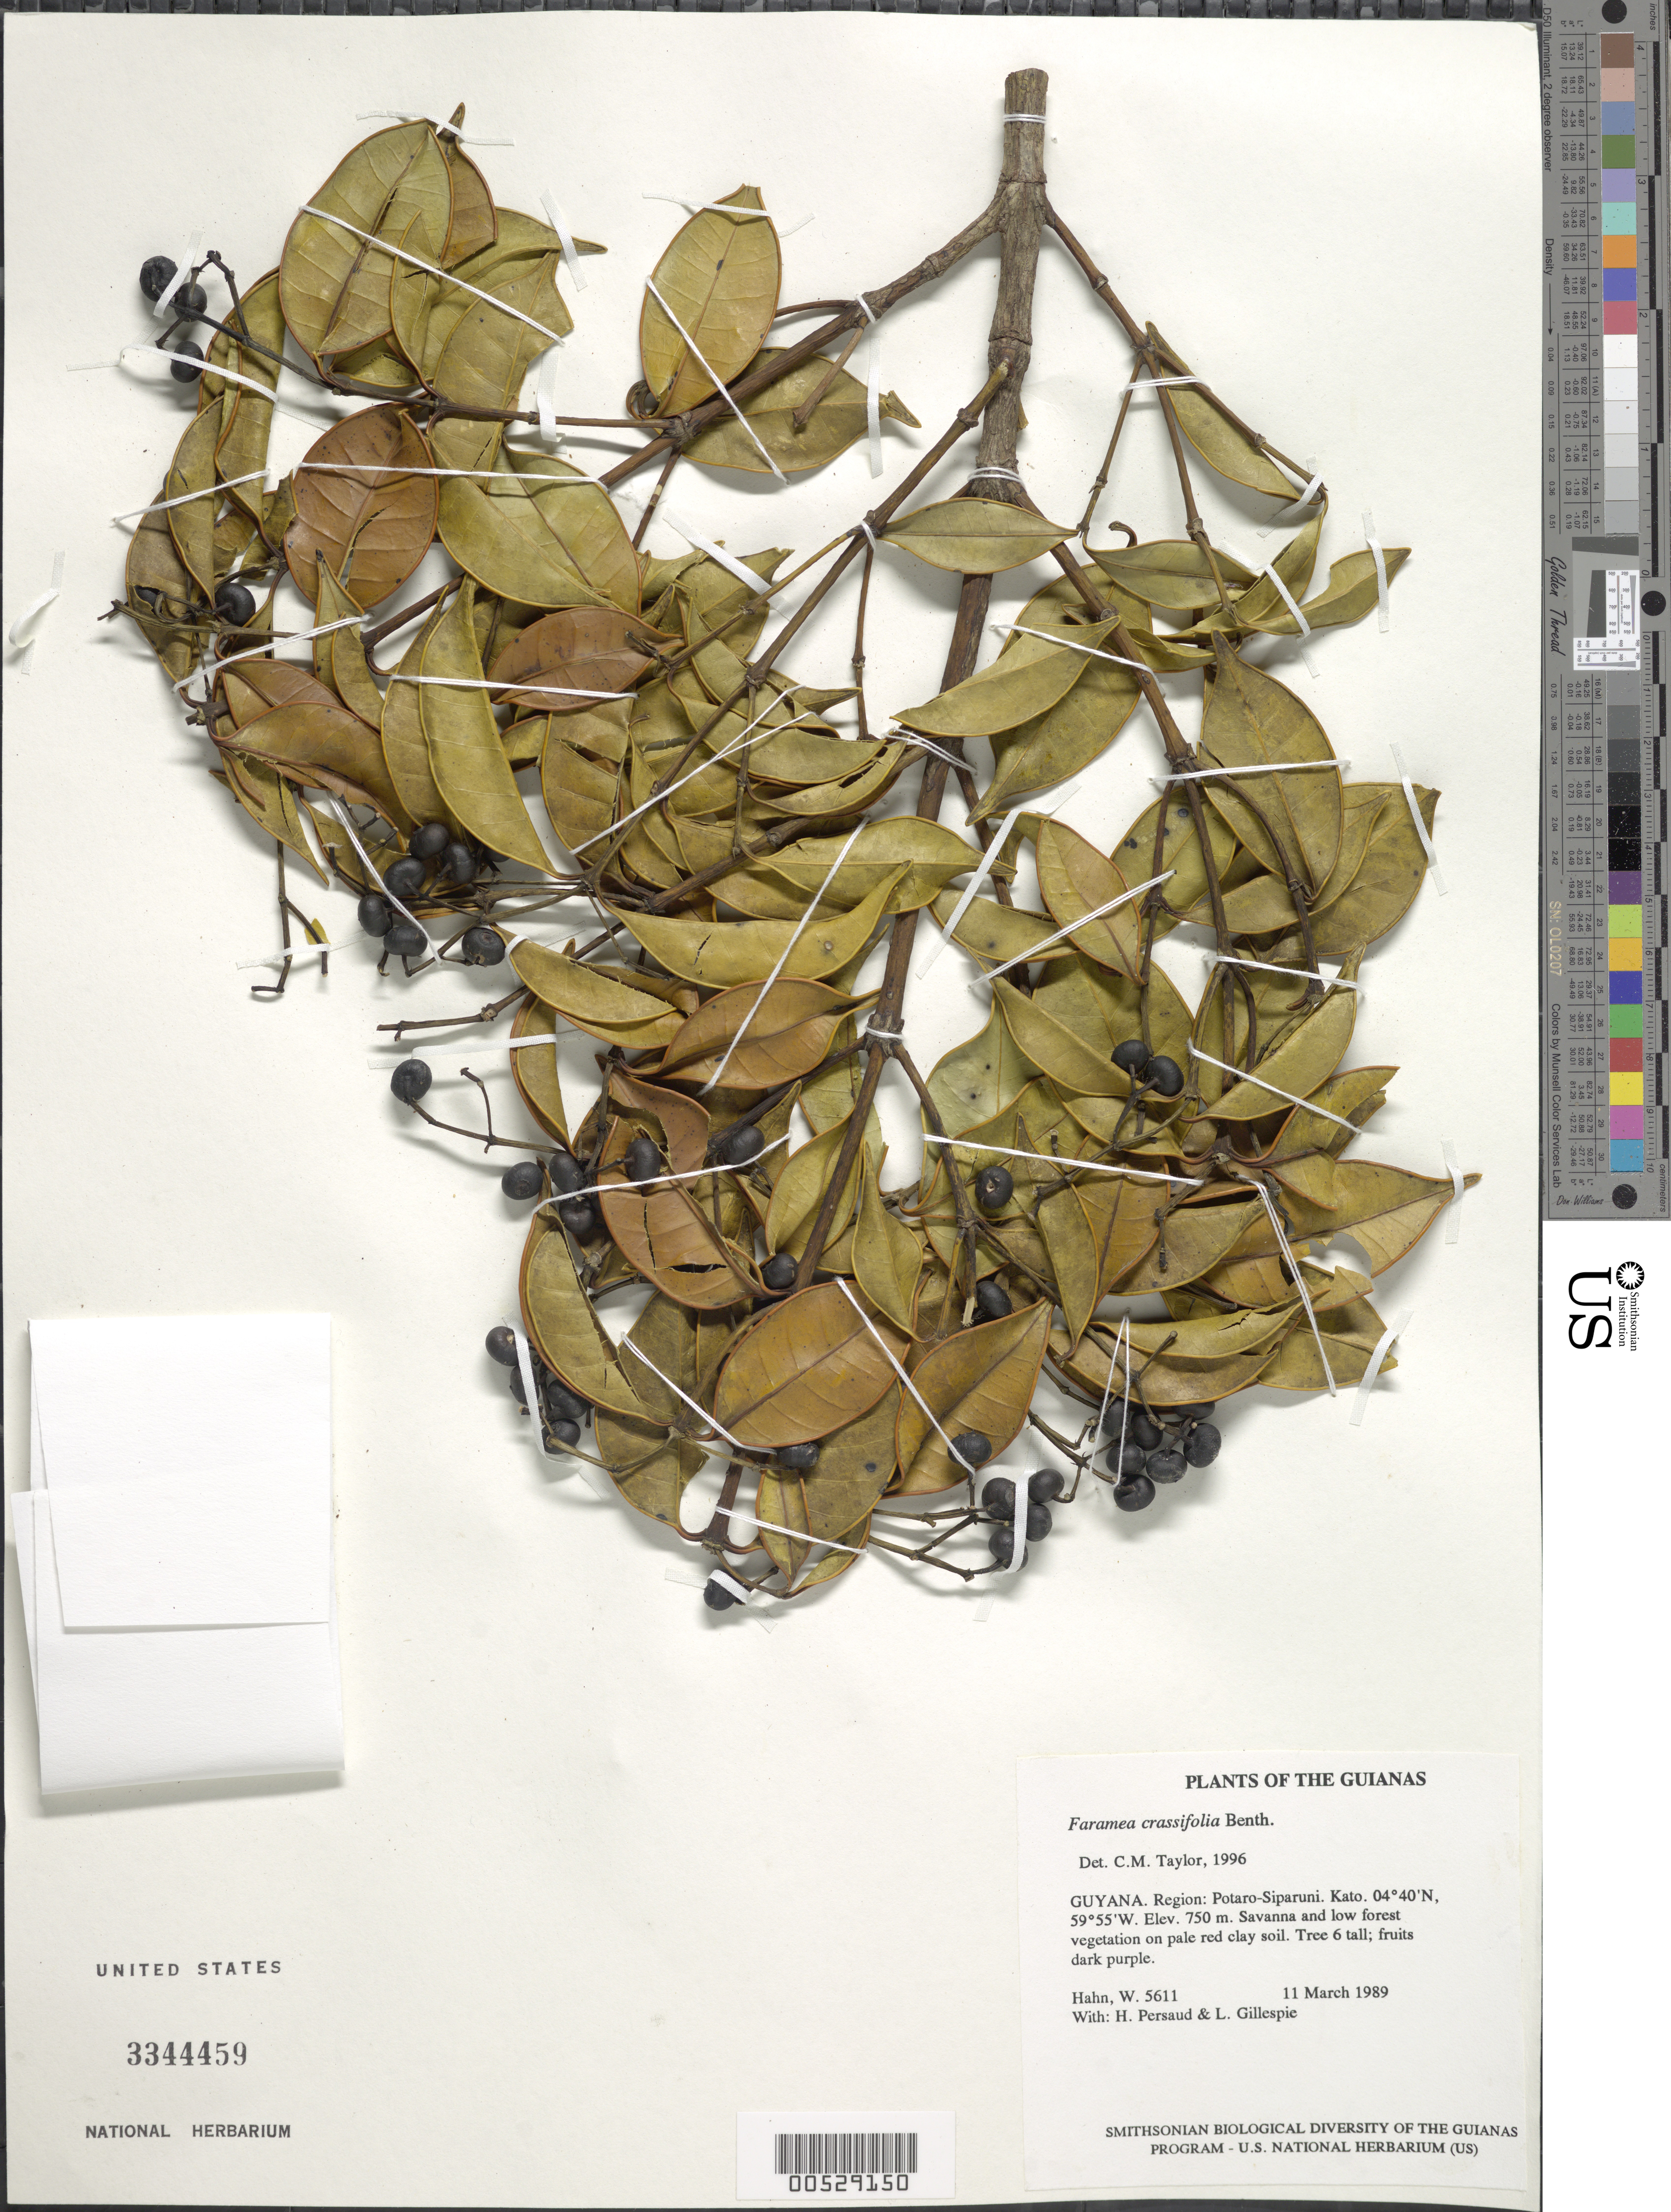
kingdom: Plantae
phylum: Tracheophyta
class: Magnoliopsida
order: Gentianales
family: Rubiaceae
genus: Faramea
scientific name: Faramea crassifolia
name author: Benth.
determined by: Taylor, Charlotte M.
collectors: W. Hahn, H. Persaud & L. J. Gillespie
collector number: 5611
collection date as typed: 11 March 1989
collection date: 1989-03-11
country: Guyana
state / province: Potaro-Siparuni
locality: Kato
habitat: Savanna and low forest vegetation on pale red clay soil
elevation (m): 750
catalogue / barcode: US 3344459